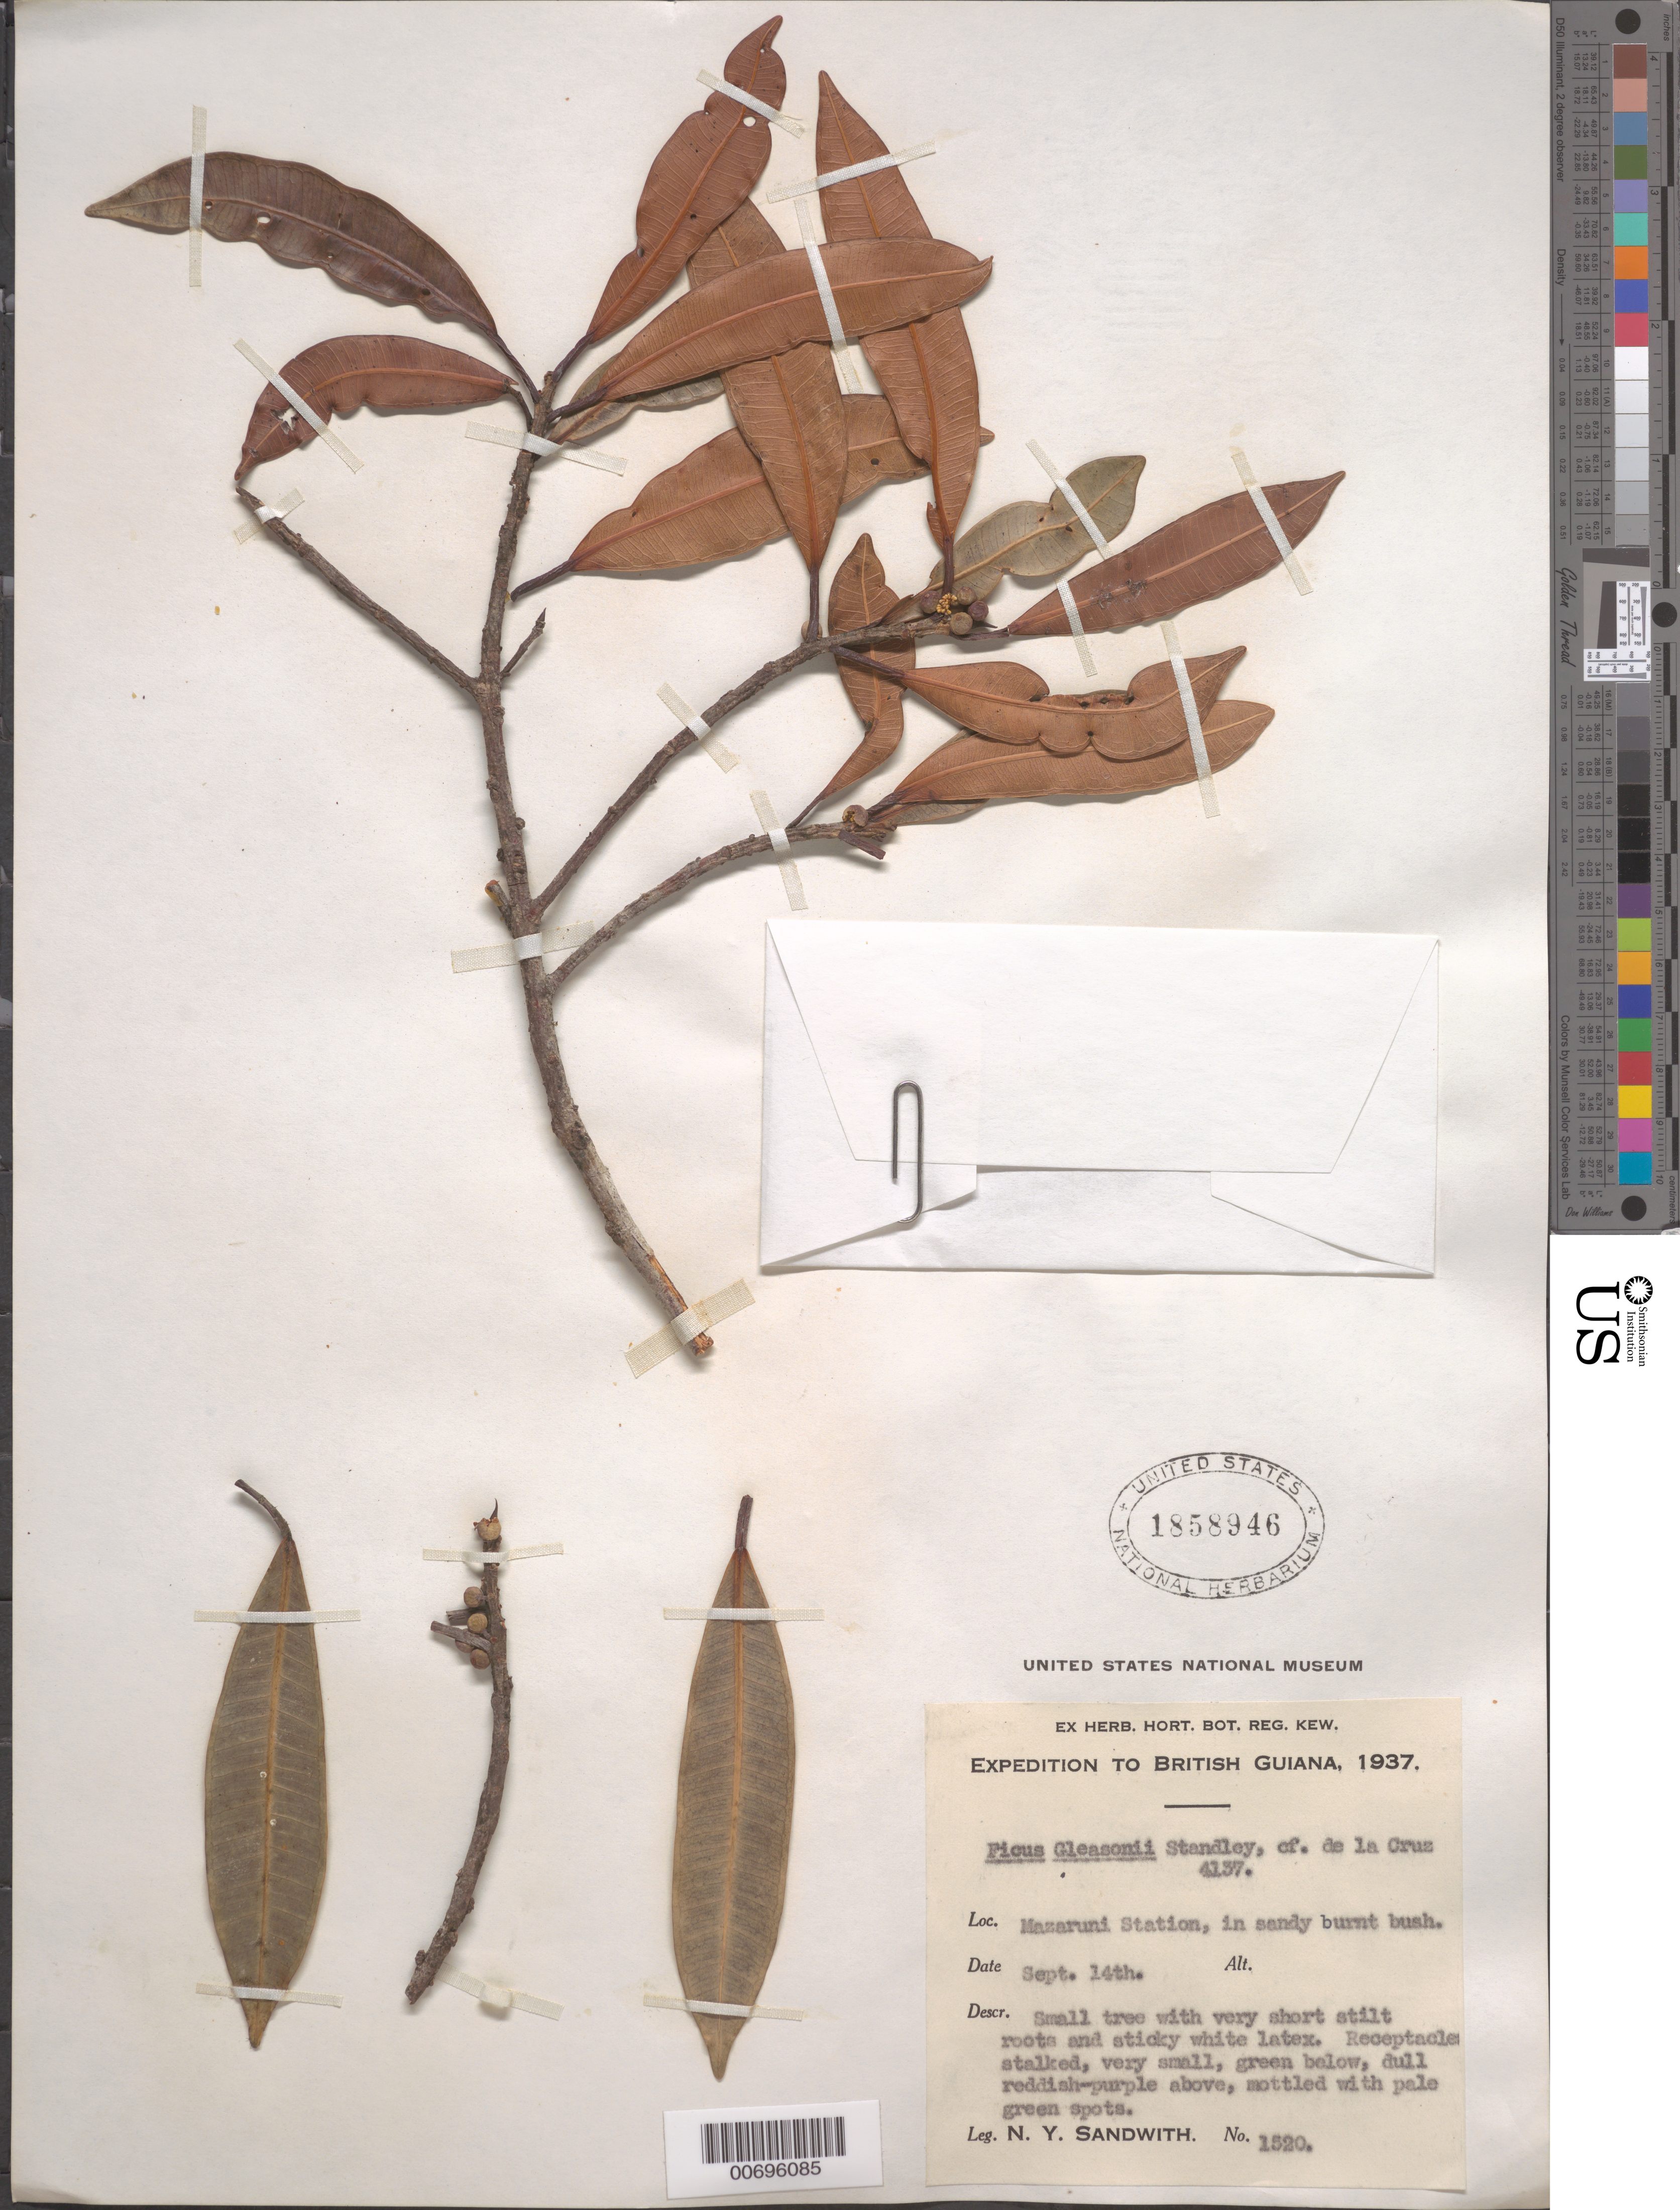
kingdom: Plantae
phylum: Tracheophyta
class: Magnoliopsida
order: Rosales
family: Moraceae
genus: Ficus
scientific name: Ficus gleasonii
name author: Standl.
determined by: de la Cruz, --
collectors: N. Y. Sandwith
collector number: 1520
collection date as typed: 14-Sep-37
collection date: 1937-09-14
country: Guyana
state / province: Cuyuni-Mazaruni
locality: Mazaruni Station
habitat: Sandy burnt bush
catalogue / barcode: US 1858946